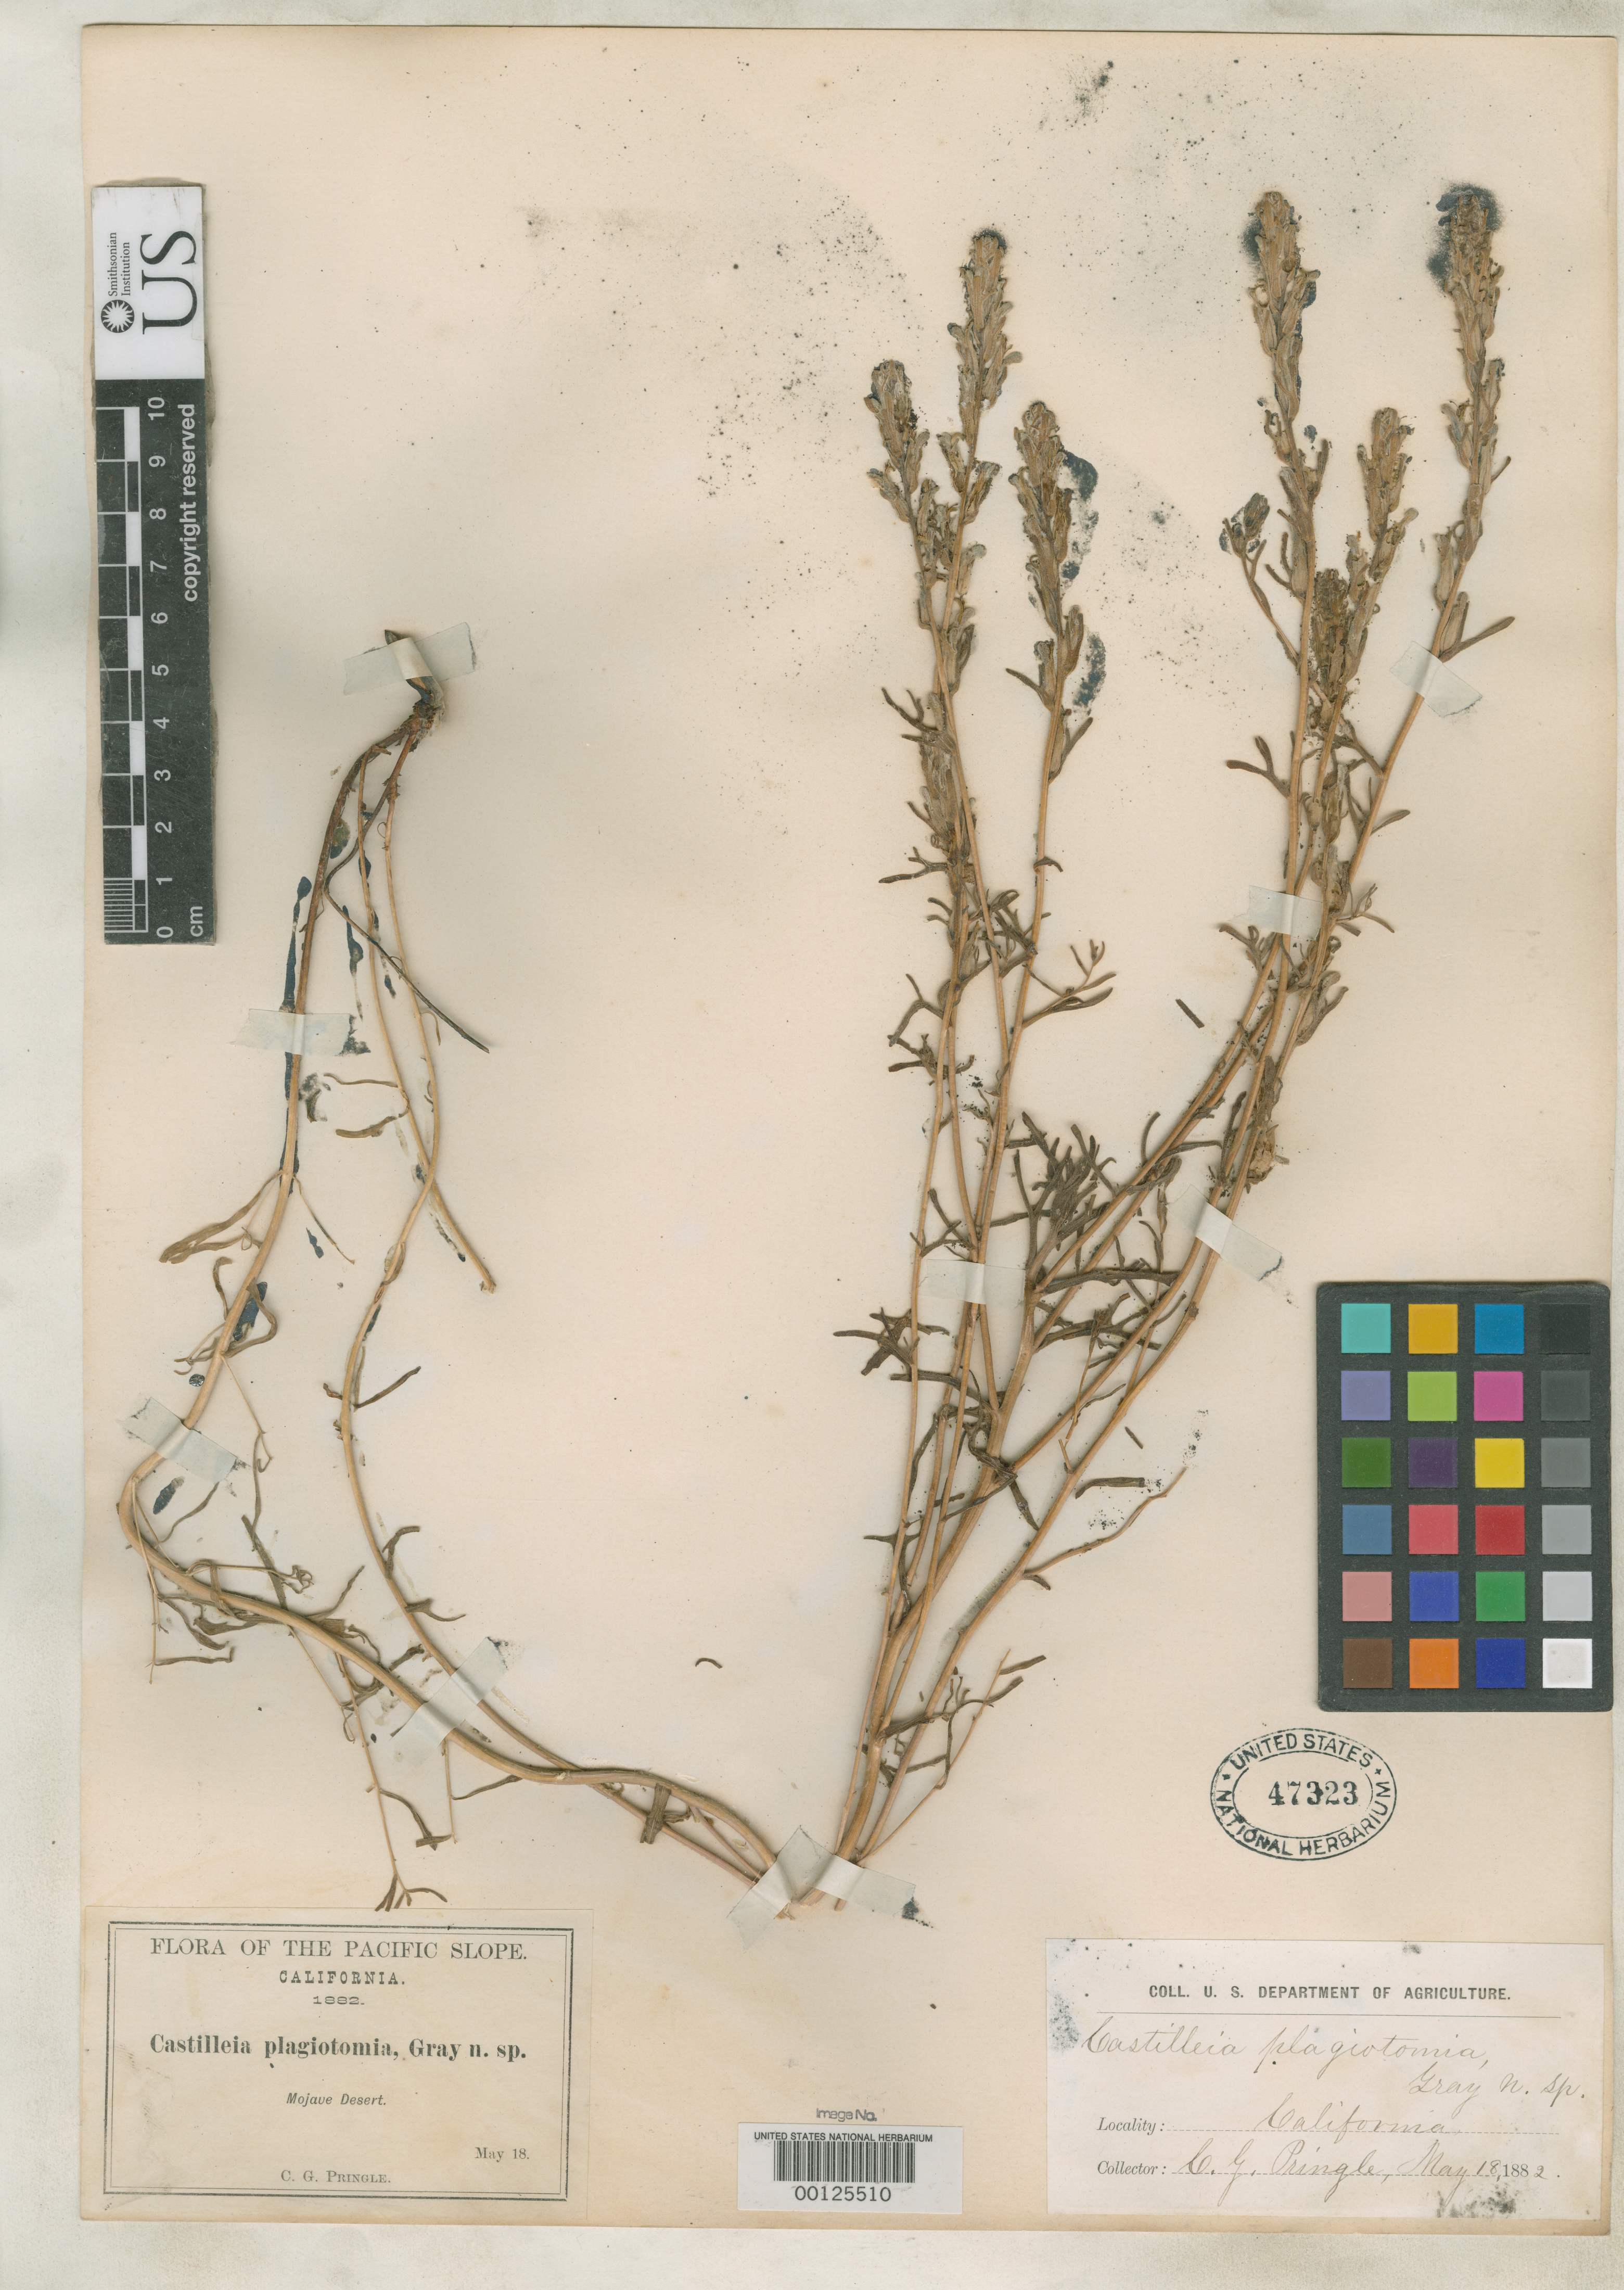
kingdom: Plantae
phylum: Tracheophyta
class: Magnoliopsida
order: Lamiales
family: Orobanchaceae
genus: Castilleja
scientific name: Castilleja plagiotoma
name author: A. Gray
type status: Isotype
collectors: C. G. Pringle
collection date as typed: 18 May 1882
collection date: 1882-05-18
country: United States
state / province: California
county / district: Kern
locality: Mohave Desert.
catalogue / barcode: US 47323